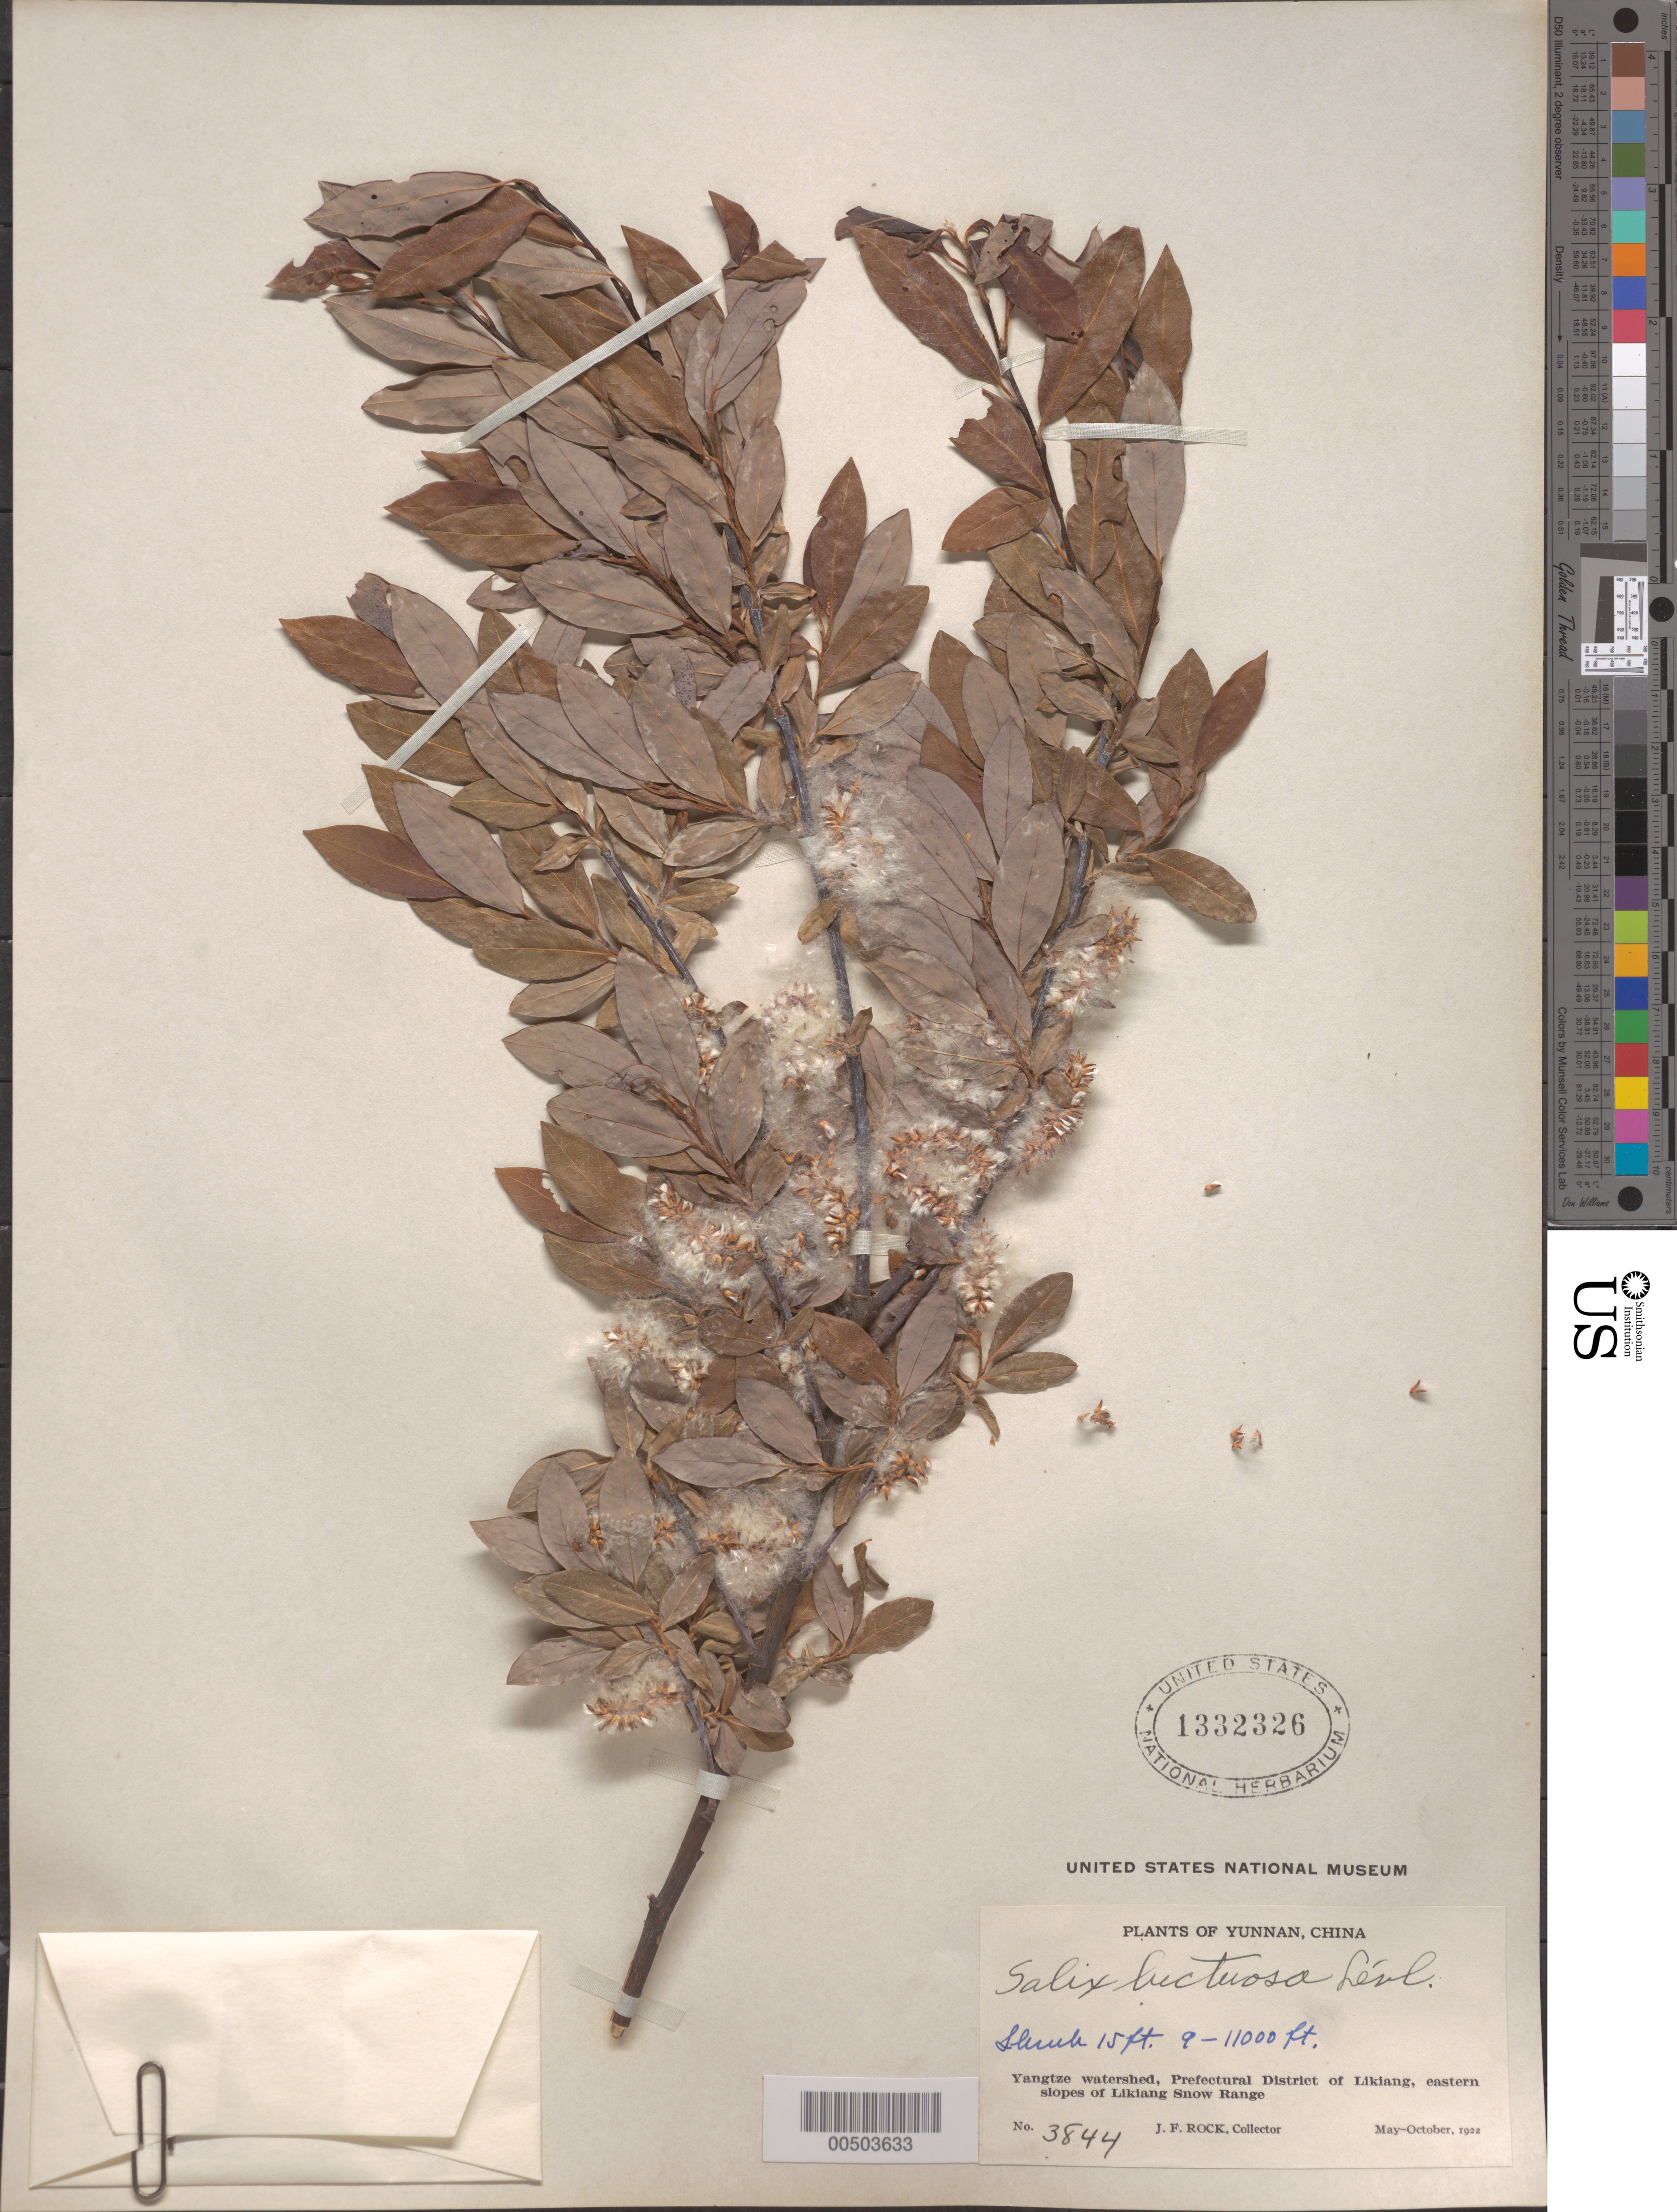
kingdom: Plantae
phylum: Tracheophyta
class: Magnoliopsida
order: Malpighiales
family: Salicaceae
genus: Salix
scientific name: Salix luctuosa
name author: H. Lév.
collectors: J. F. Rock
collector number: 3844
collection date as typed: May 1922 to -- Oct 1922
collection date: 1922-05/1922-10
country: China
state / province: Yunnan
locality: Yangtze watershed, Prefectural District of Likiang, eastern slopes of Likiang Snow Range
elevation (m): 3048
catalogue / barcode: US 1332326